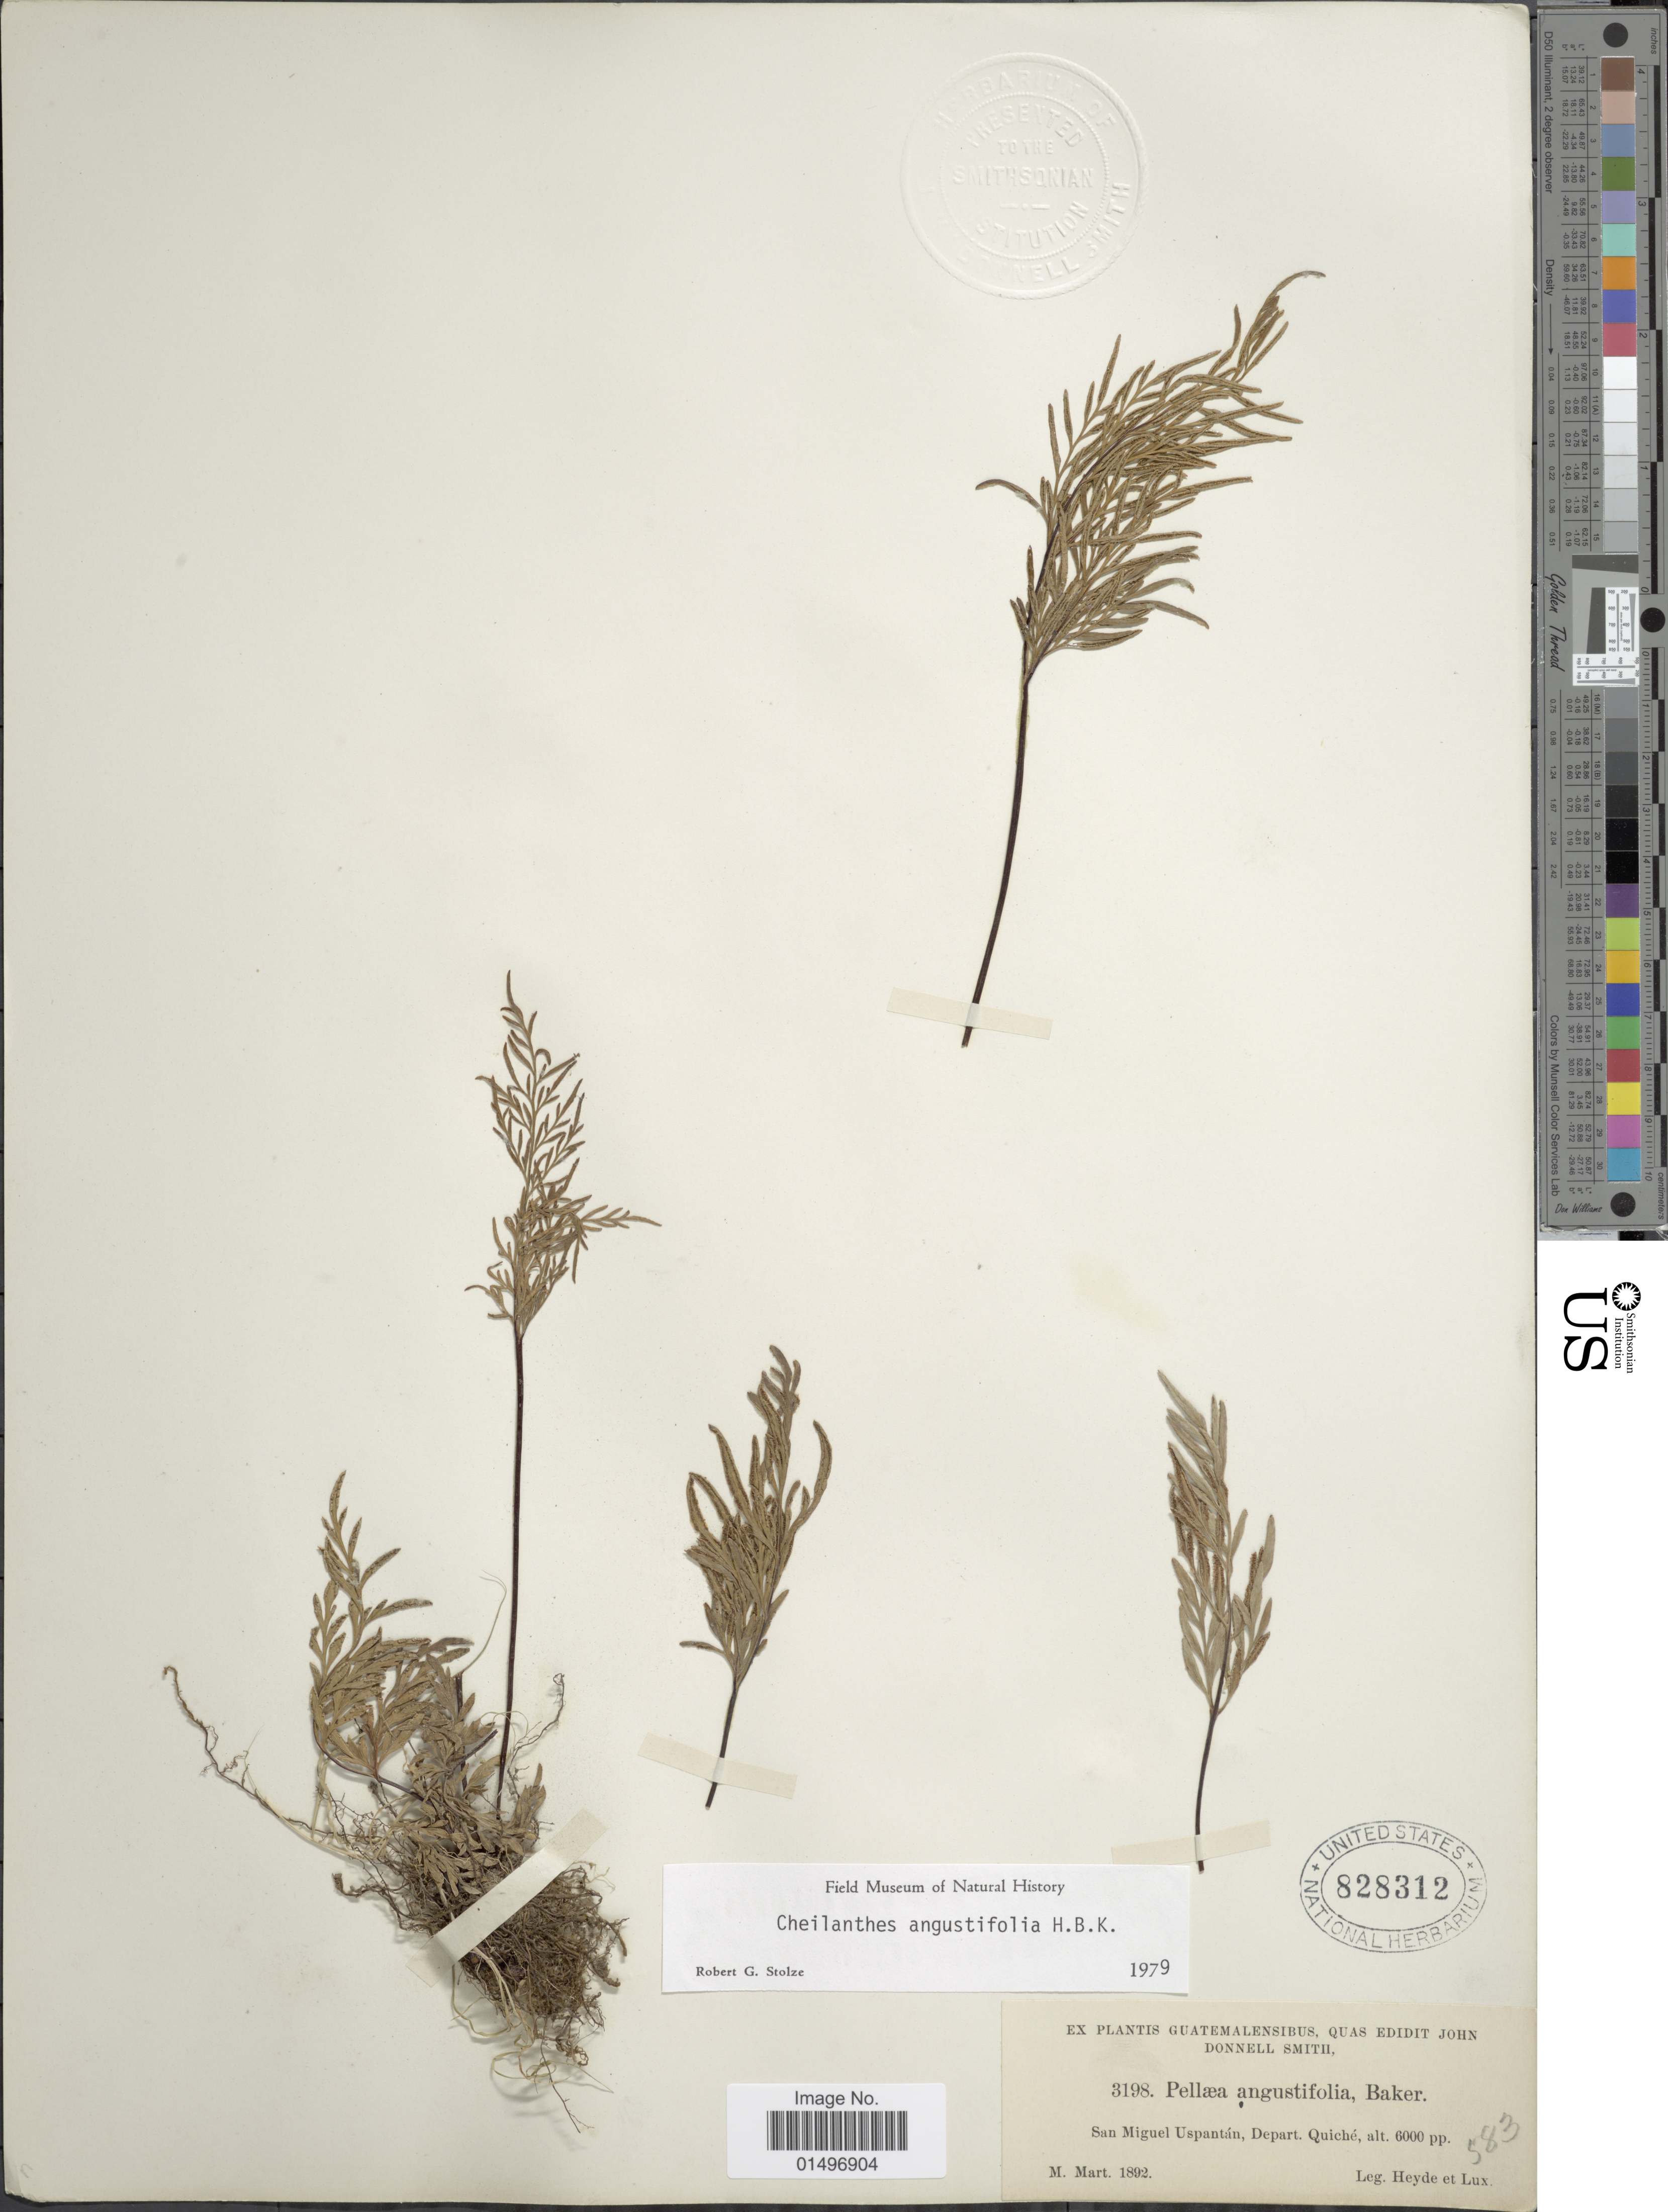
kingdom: Plantae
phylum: Tracheophyta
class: Polypodiopsida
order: Polypodiales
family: Pteridaceae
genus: Gaga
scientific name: Gaga angustifolia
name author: (Kunth) Fay W. Li & Windham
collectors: Heyde & Lux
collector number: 3198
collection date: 1892-03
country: Guatemala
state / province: El Quiché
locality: San Miguel Uspantan, Depart. Quiche.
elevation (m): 1829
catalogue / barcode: US 828312